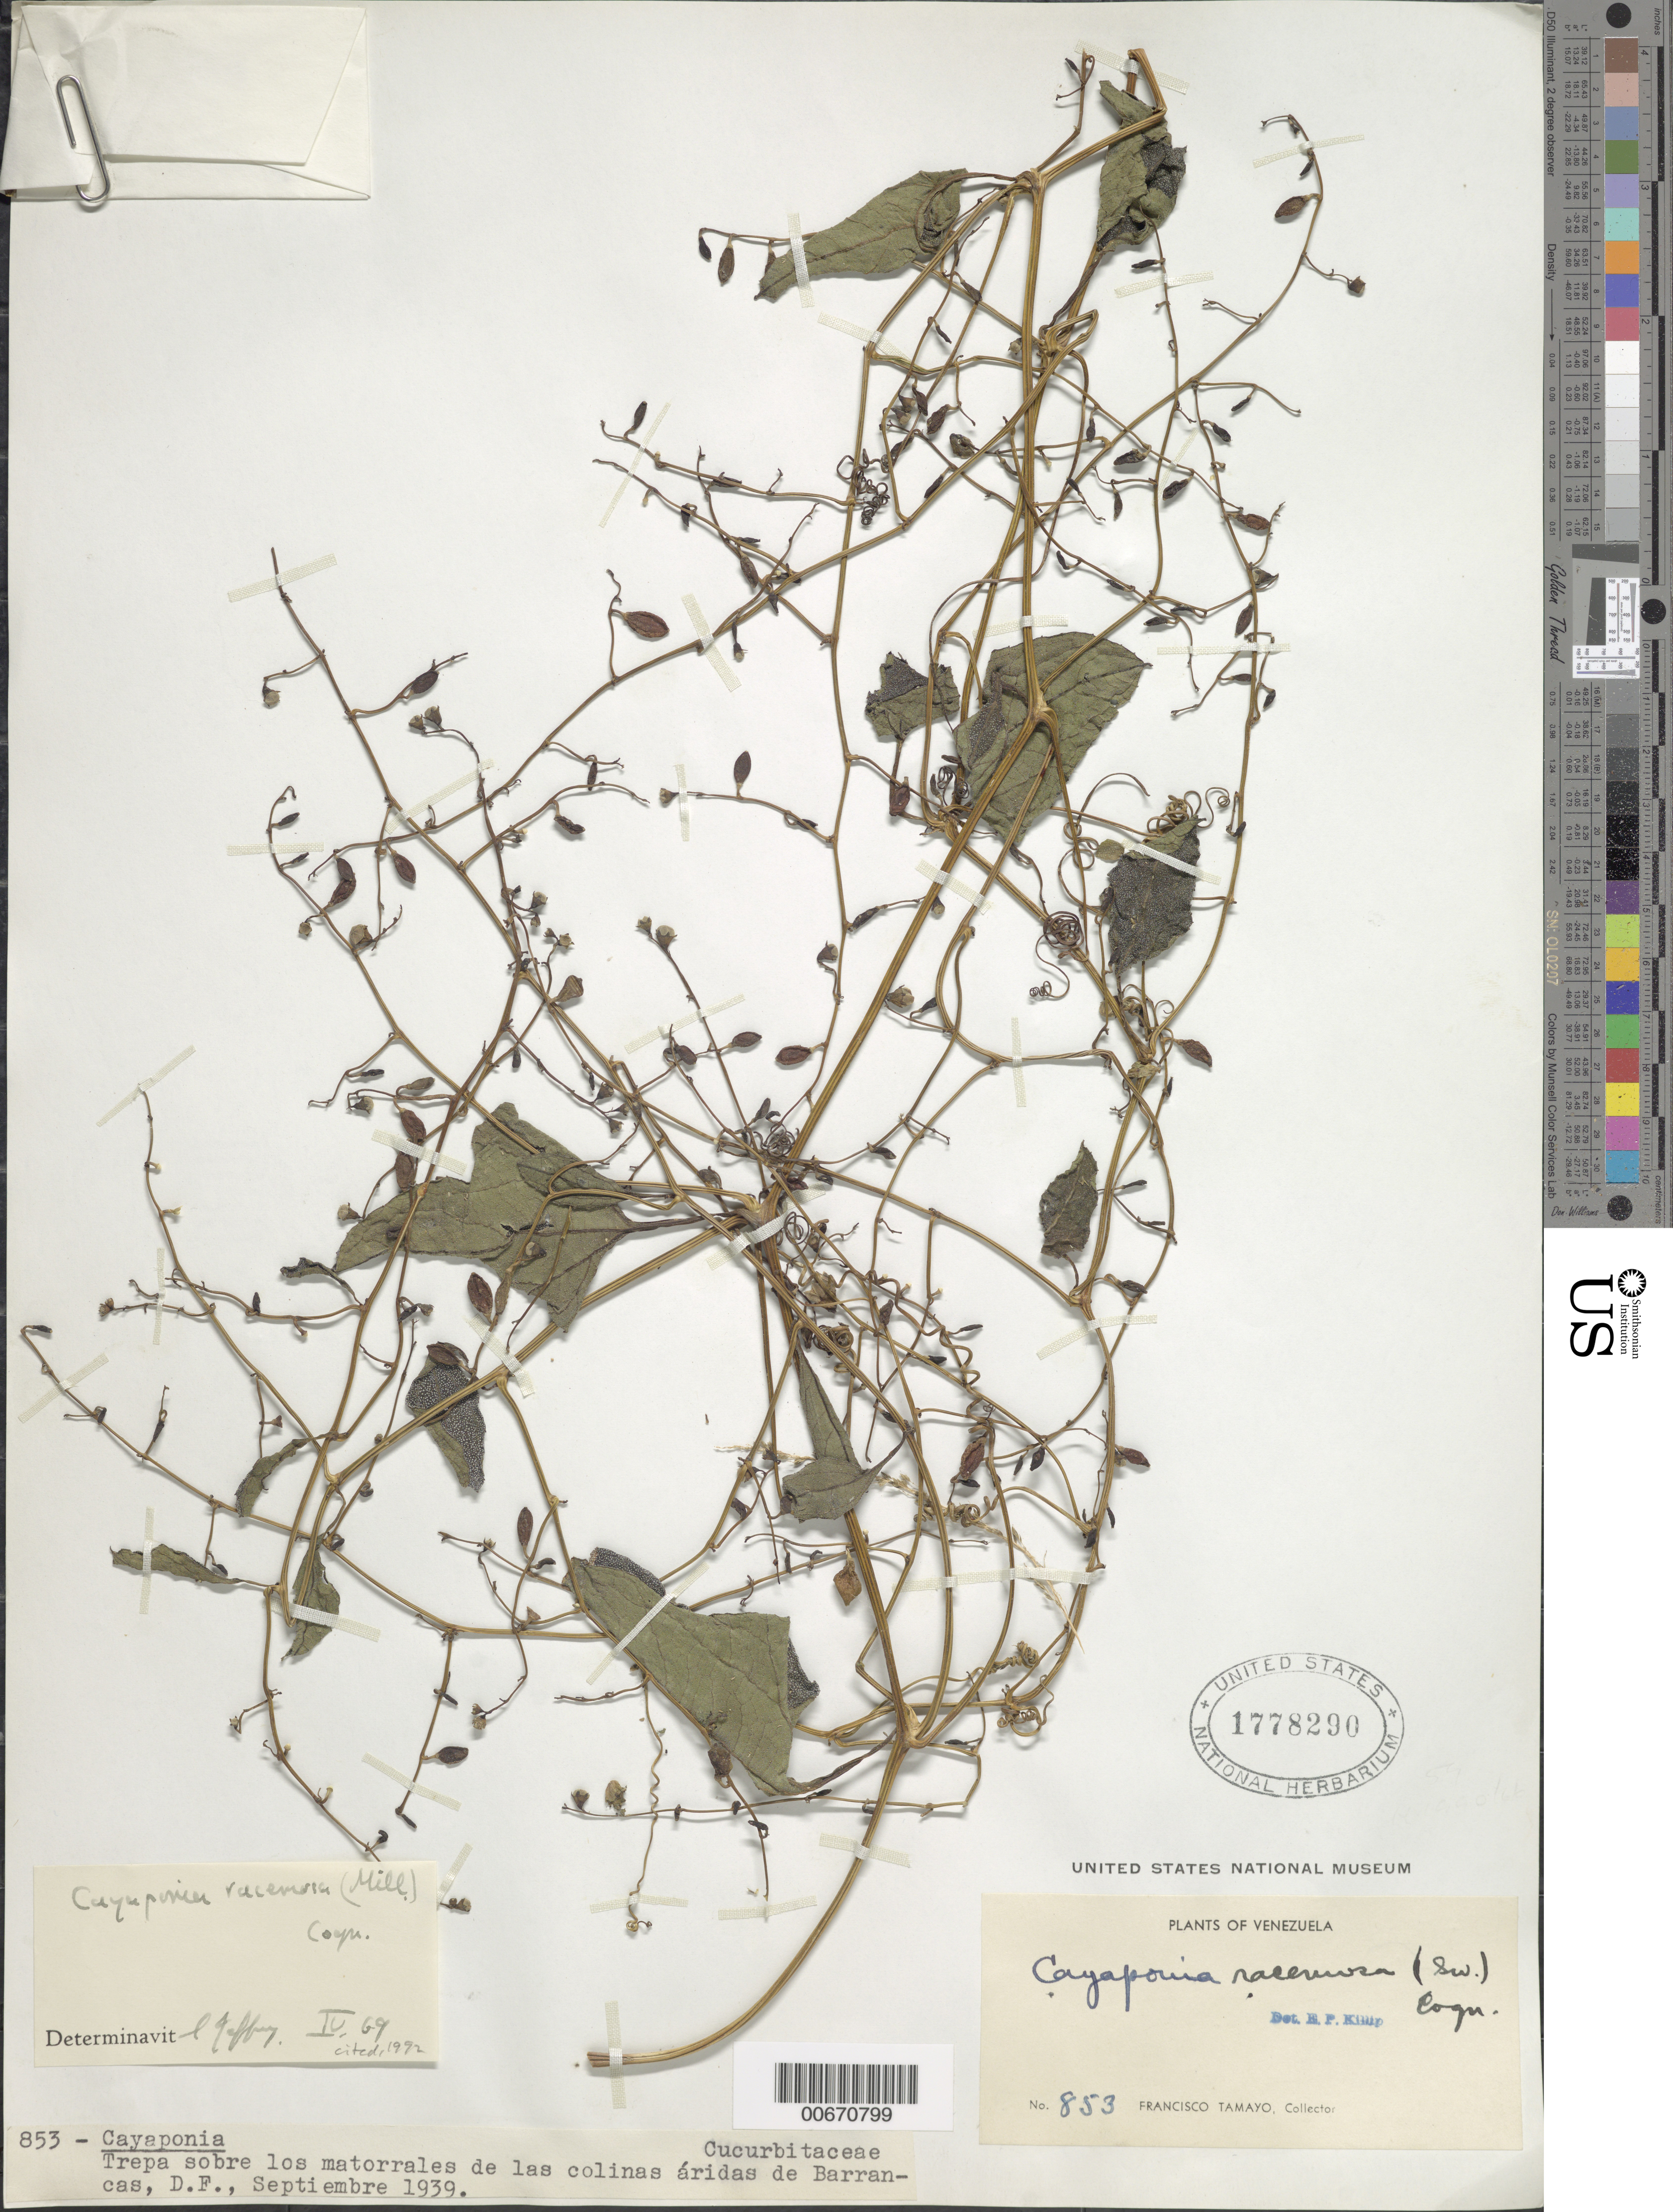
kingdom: Plantae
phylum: Tracheophyta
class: Magnoliopsida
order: Cucurbitales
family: Cucurbitaceae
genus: Cayaponia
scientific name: Cayaponia racemosa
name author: (Mill.) Cogn.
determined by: Jeffrey, C.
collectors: F. Tamayo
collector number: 853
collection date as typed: Sep-39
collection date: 1939-09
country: Venezuela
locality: Barrancas, trepa sobre los matorrales de las colinas, D.F.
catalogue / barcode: US 1778290